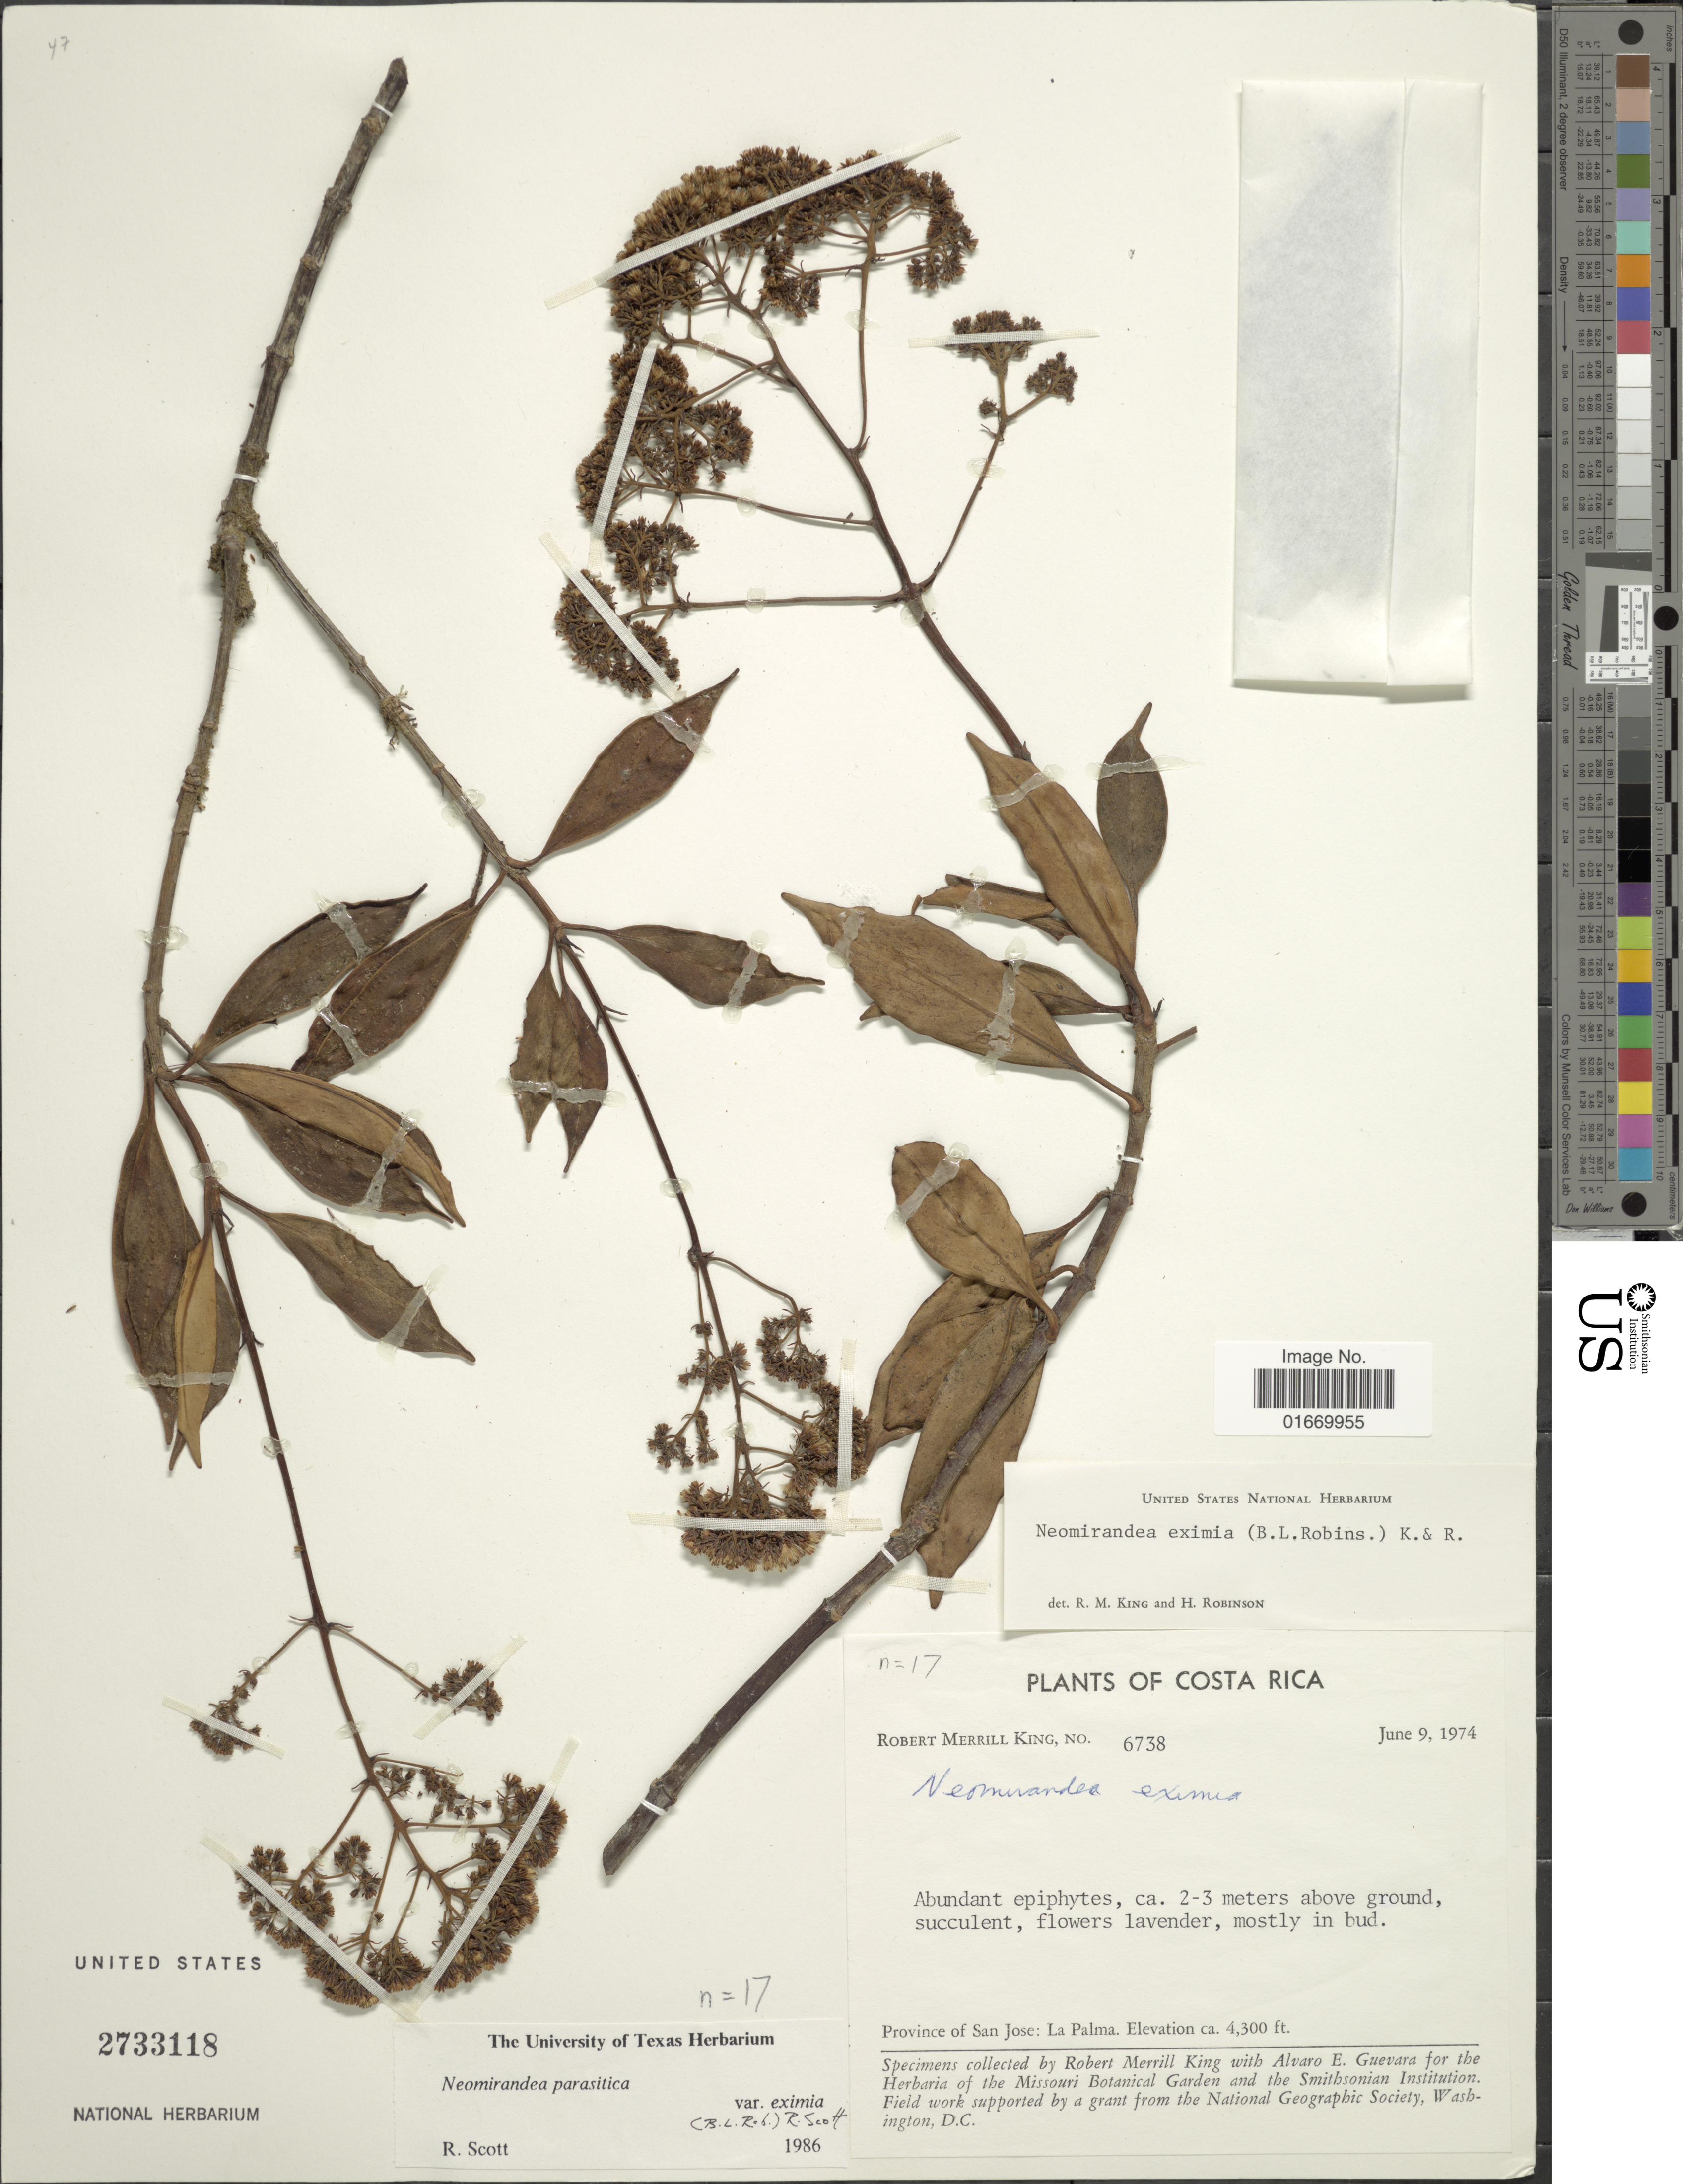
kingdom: Plantae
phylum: Tracheophyta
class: Magnoliopsida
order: Asterales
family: Asteraceae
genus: Neomirandea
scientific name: Neomirandea eximia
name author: (B.L. Rob.) R.M. King & H. Rob.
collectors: R. M. King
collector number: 6738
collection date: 1974-06-09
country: Costa Rica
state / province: San José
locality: La Palma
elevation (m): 1311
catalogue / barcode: US 2733118